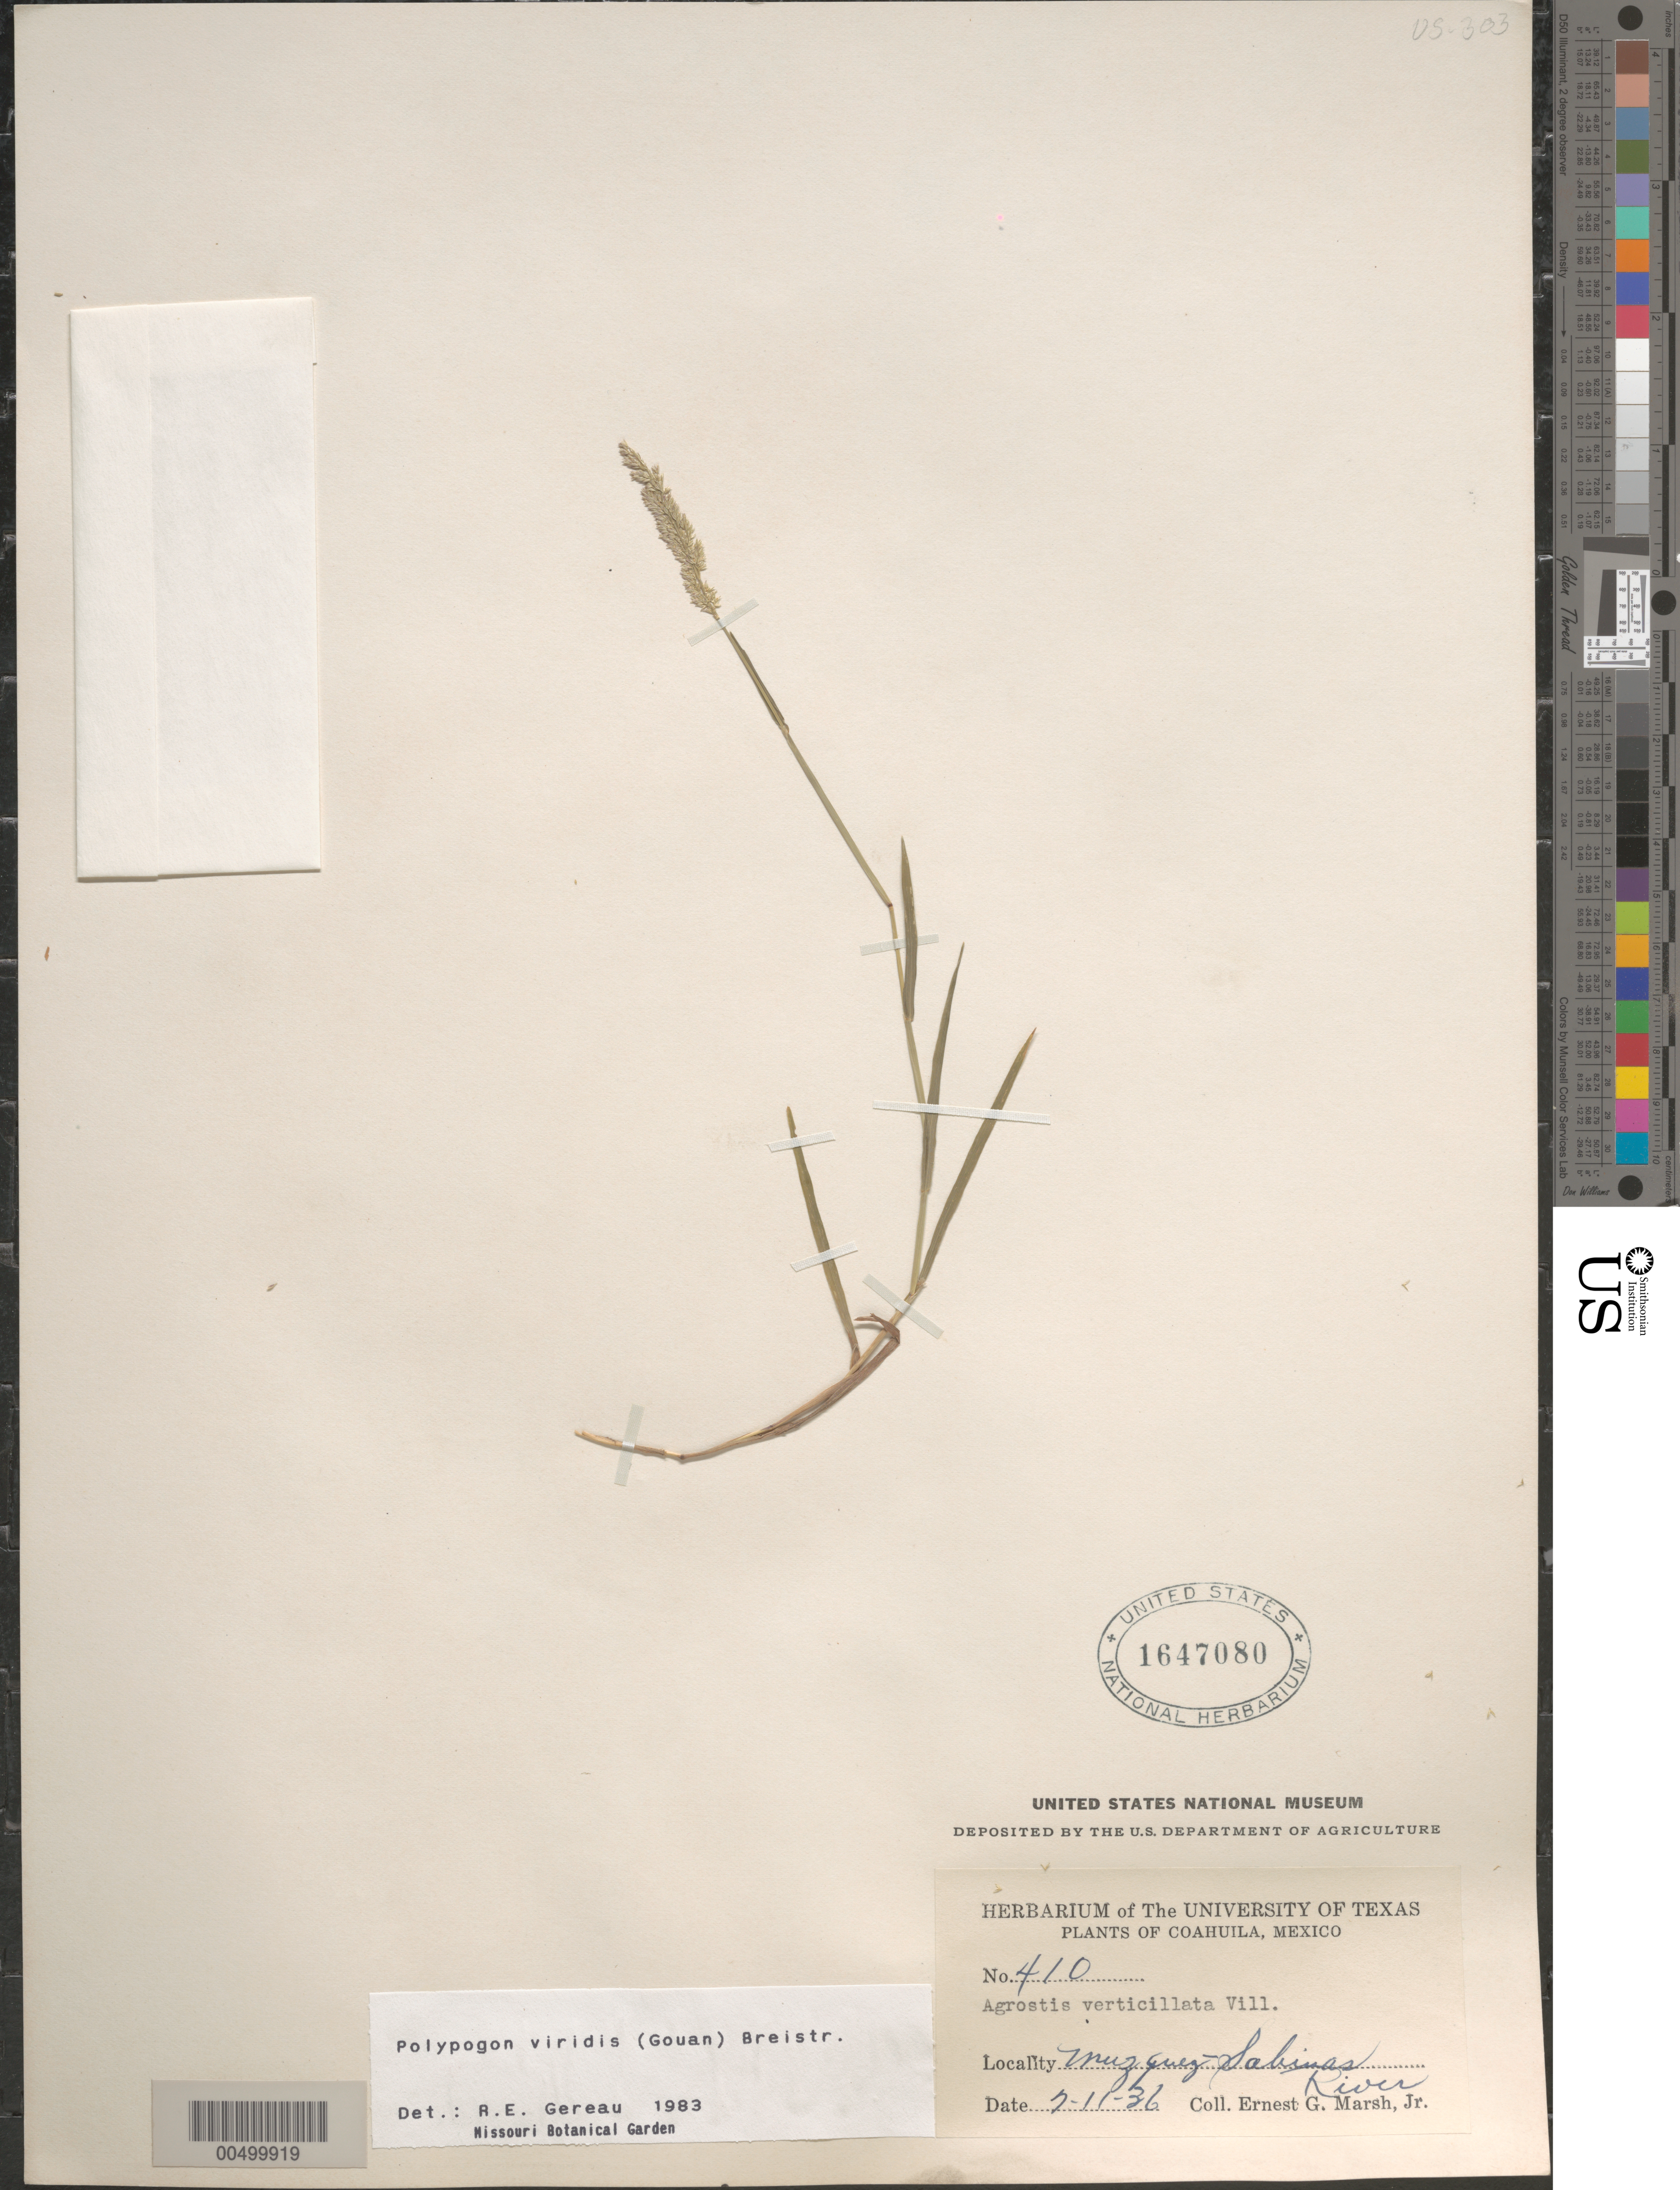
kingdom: Plantae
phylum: Tracheophyta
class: Liliopsida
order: Poales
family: Poaceae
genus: Polypogon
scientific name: Polypogon viridis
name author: (Gouan) Breistroffer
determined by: Gereau, R. E.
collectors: E. G. Marsh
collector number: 410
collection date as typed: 7 Nov 1936 or 11 Jul 1936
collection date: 1936-07-11 or 1936-11-07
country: Mexico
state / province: Coahuila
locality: Muzquez-Sabinas River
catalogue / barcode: US 1647080